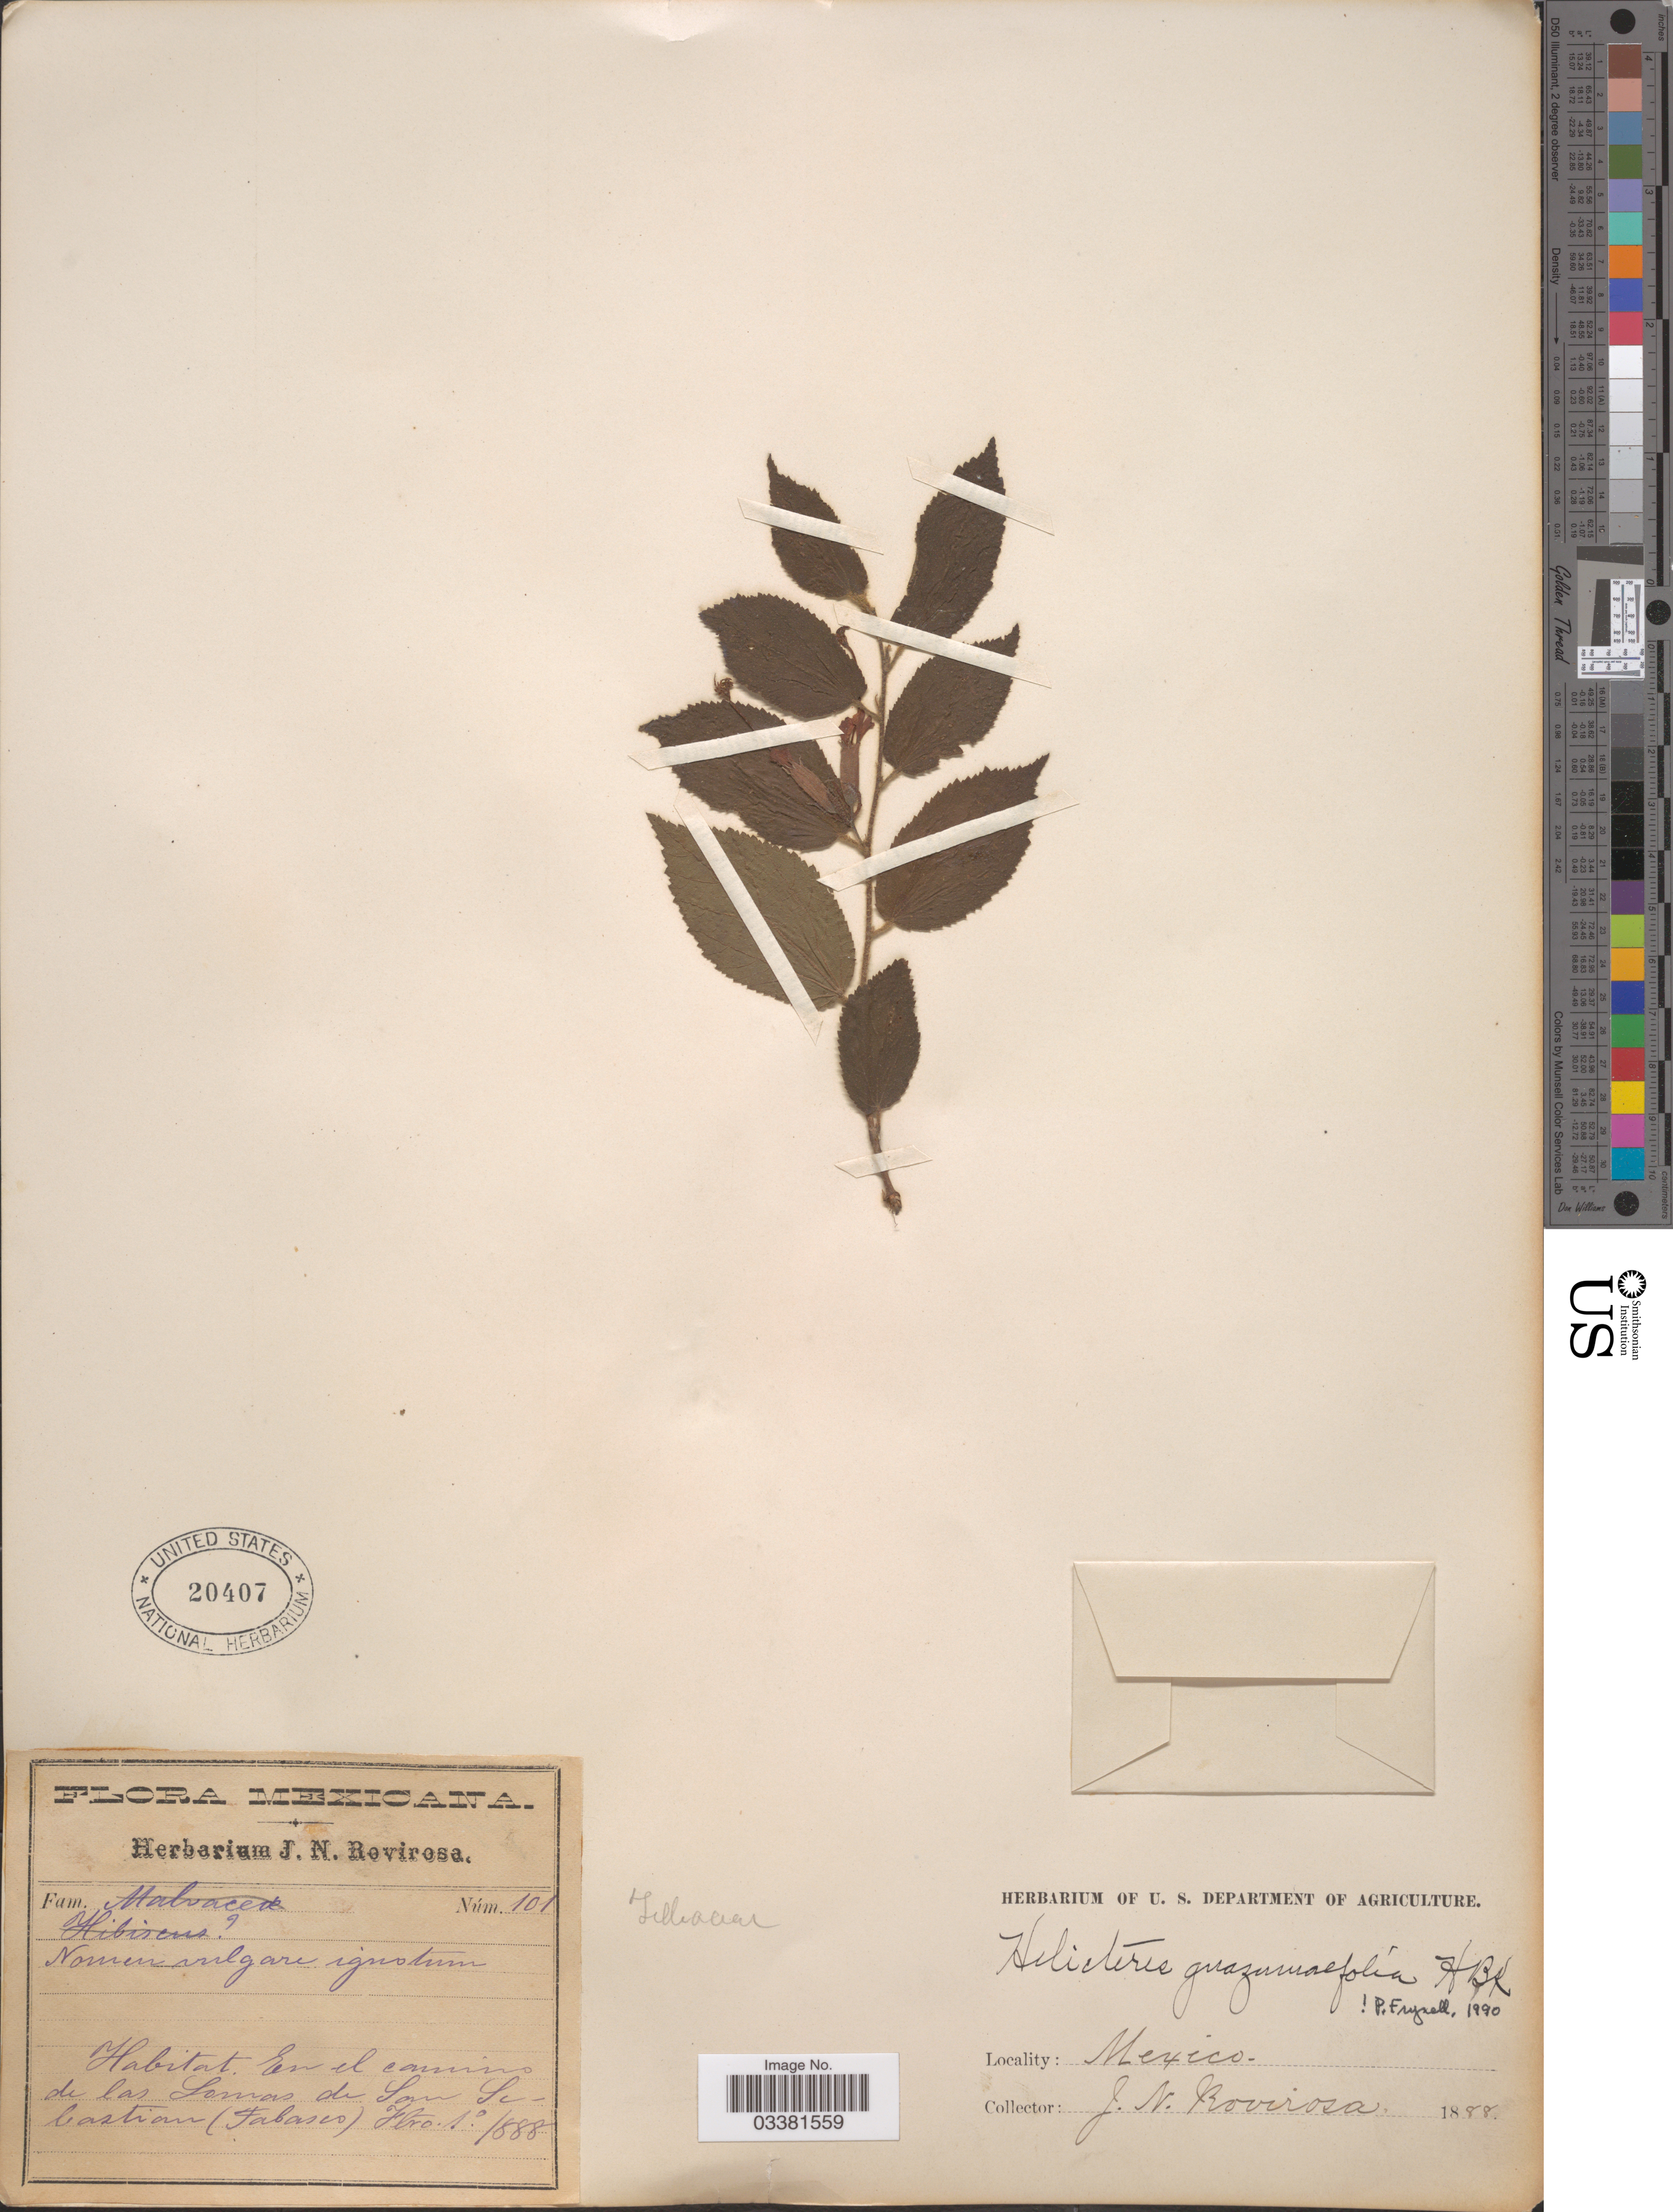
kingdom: Plantae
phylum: Tracheophyta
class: Magnoliopsida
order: Malvales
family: Malvaceae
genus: Helicteres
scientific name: Helicteres guazumifolia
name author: Kunth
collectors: J. N. Rovirosa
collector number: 101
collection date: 1888-02-01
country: Mexico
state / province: Tabasco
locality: En el camino de las Lomas de San Sebastian.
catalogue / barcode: US 20407